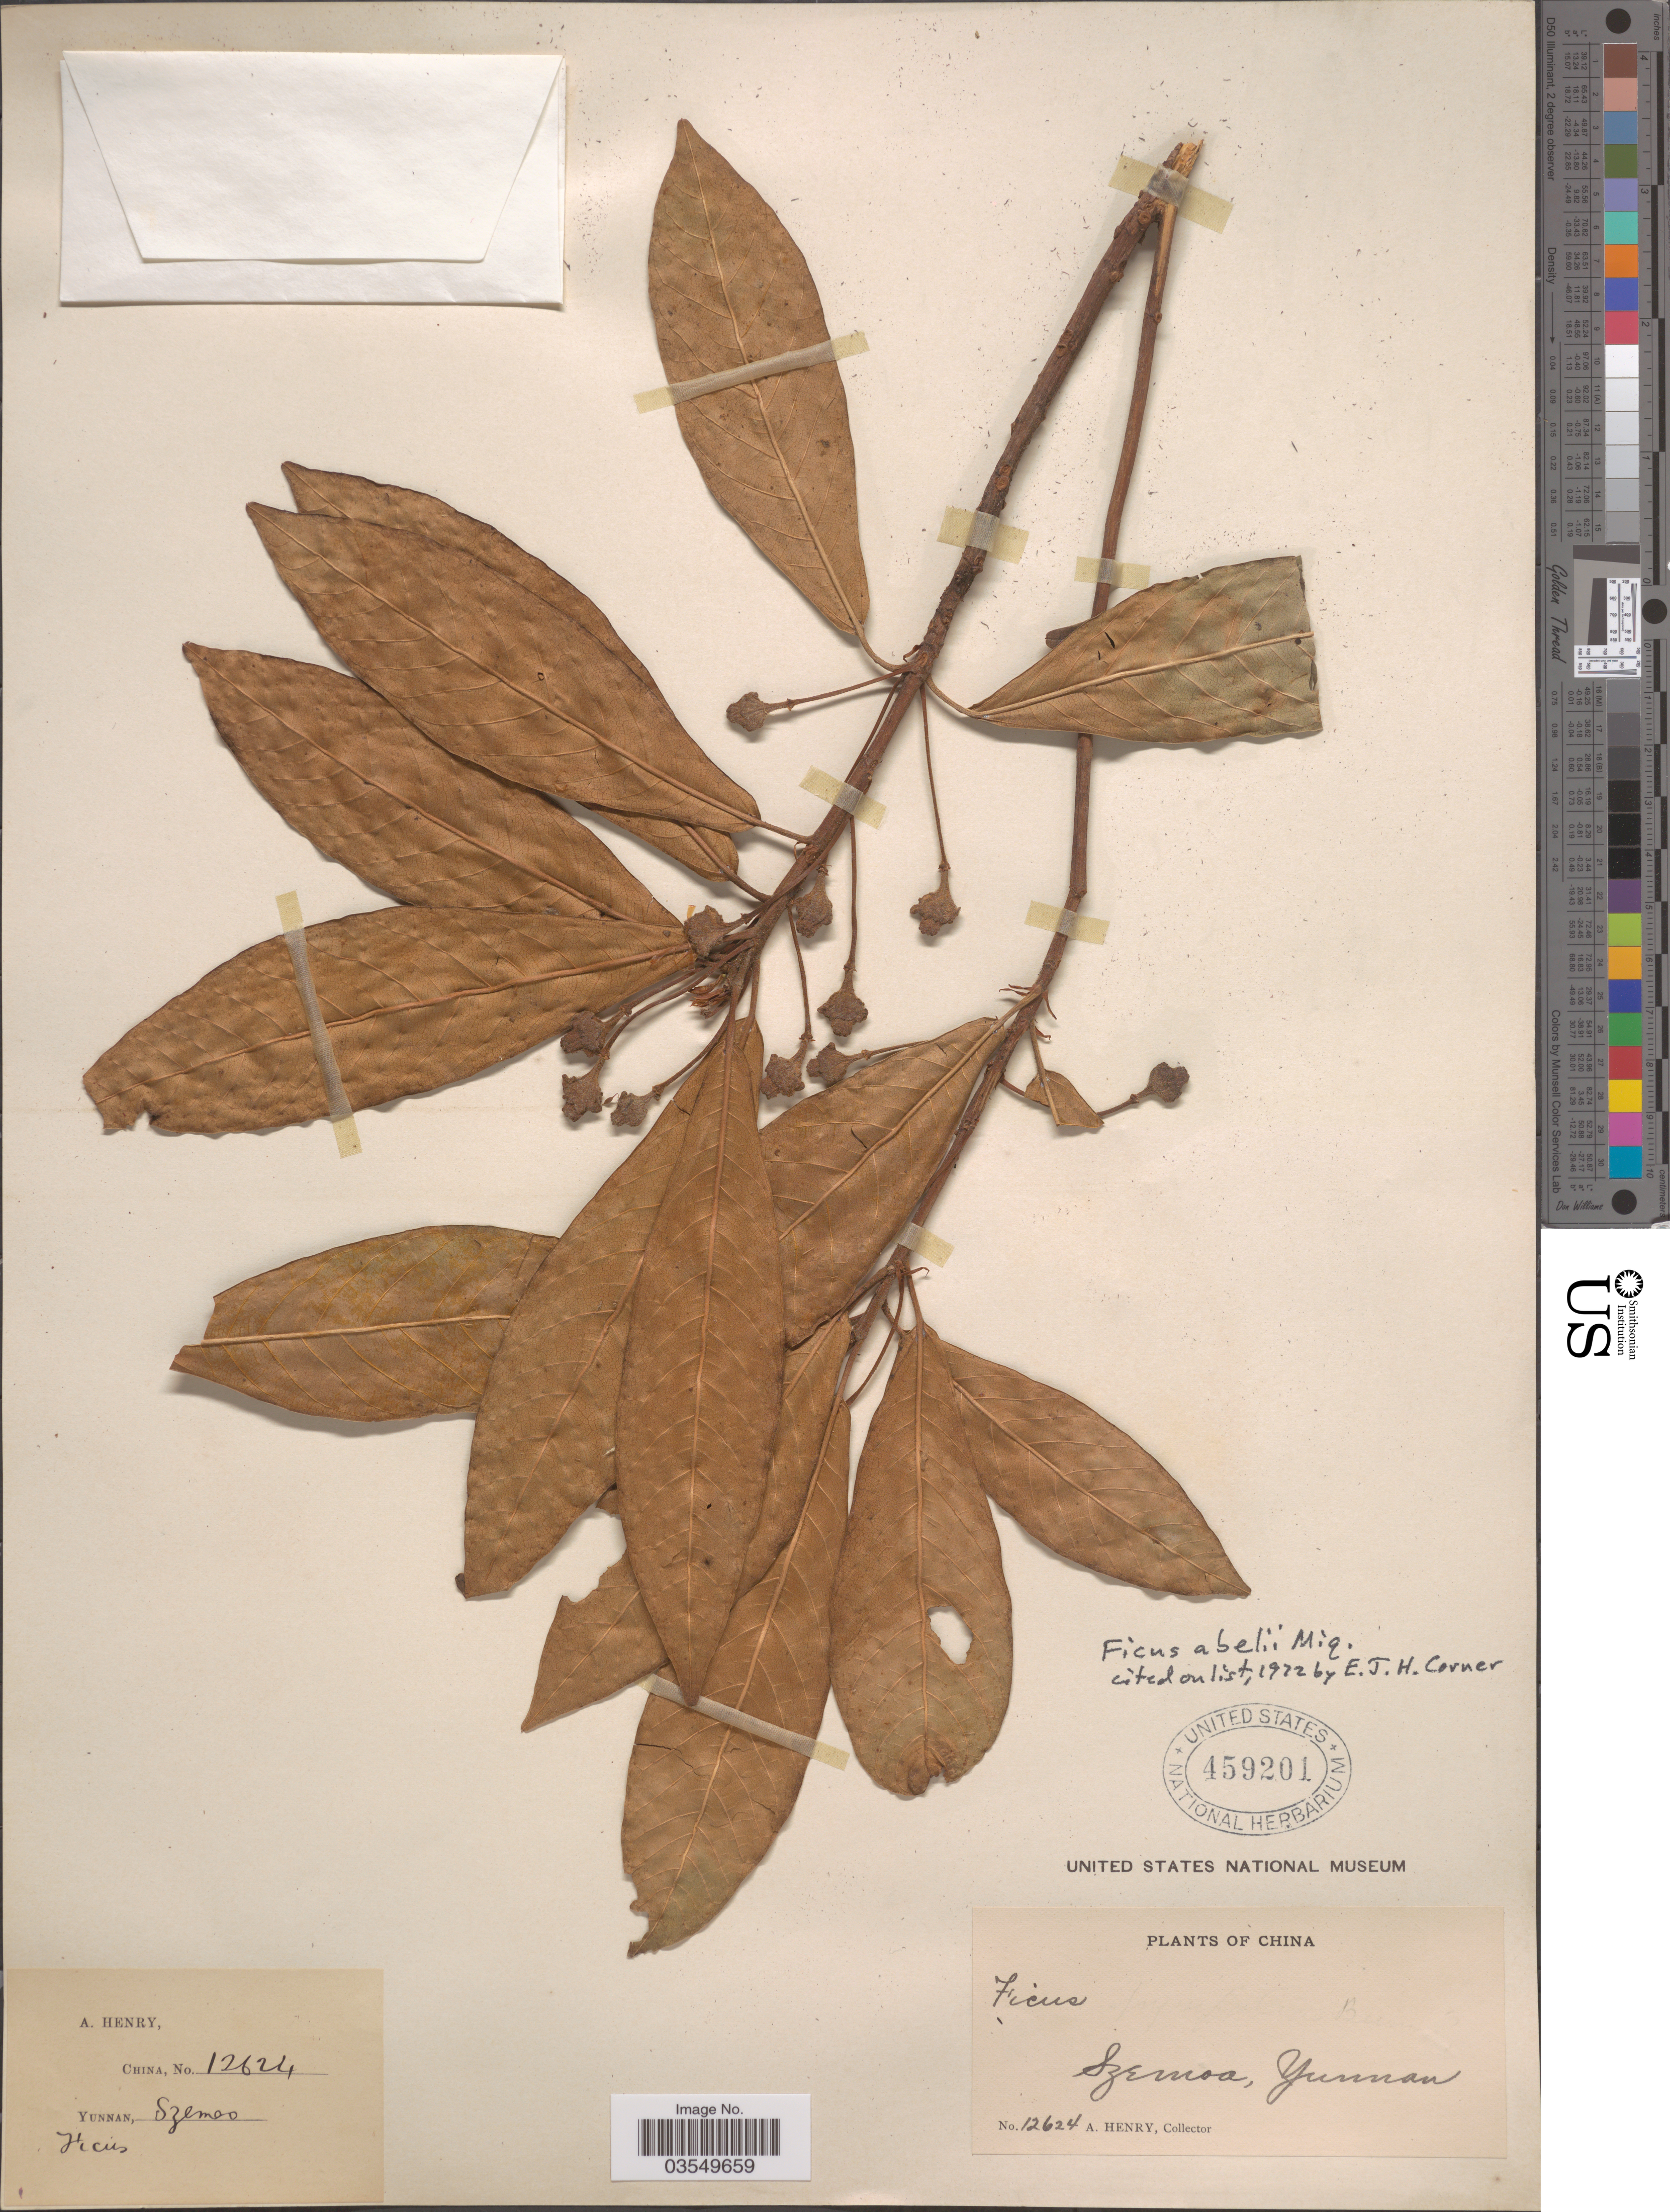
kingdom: Plantae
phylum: Tracheophyta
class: Magnoliopsida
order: Rosales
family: Moraceae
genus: Ficus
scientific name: Ficus abelii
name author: Miq.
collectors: A. Henry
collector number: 12624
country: China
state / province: Yunnan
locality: Szemoa.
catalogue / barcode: US 459201